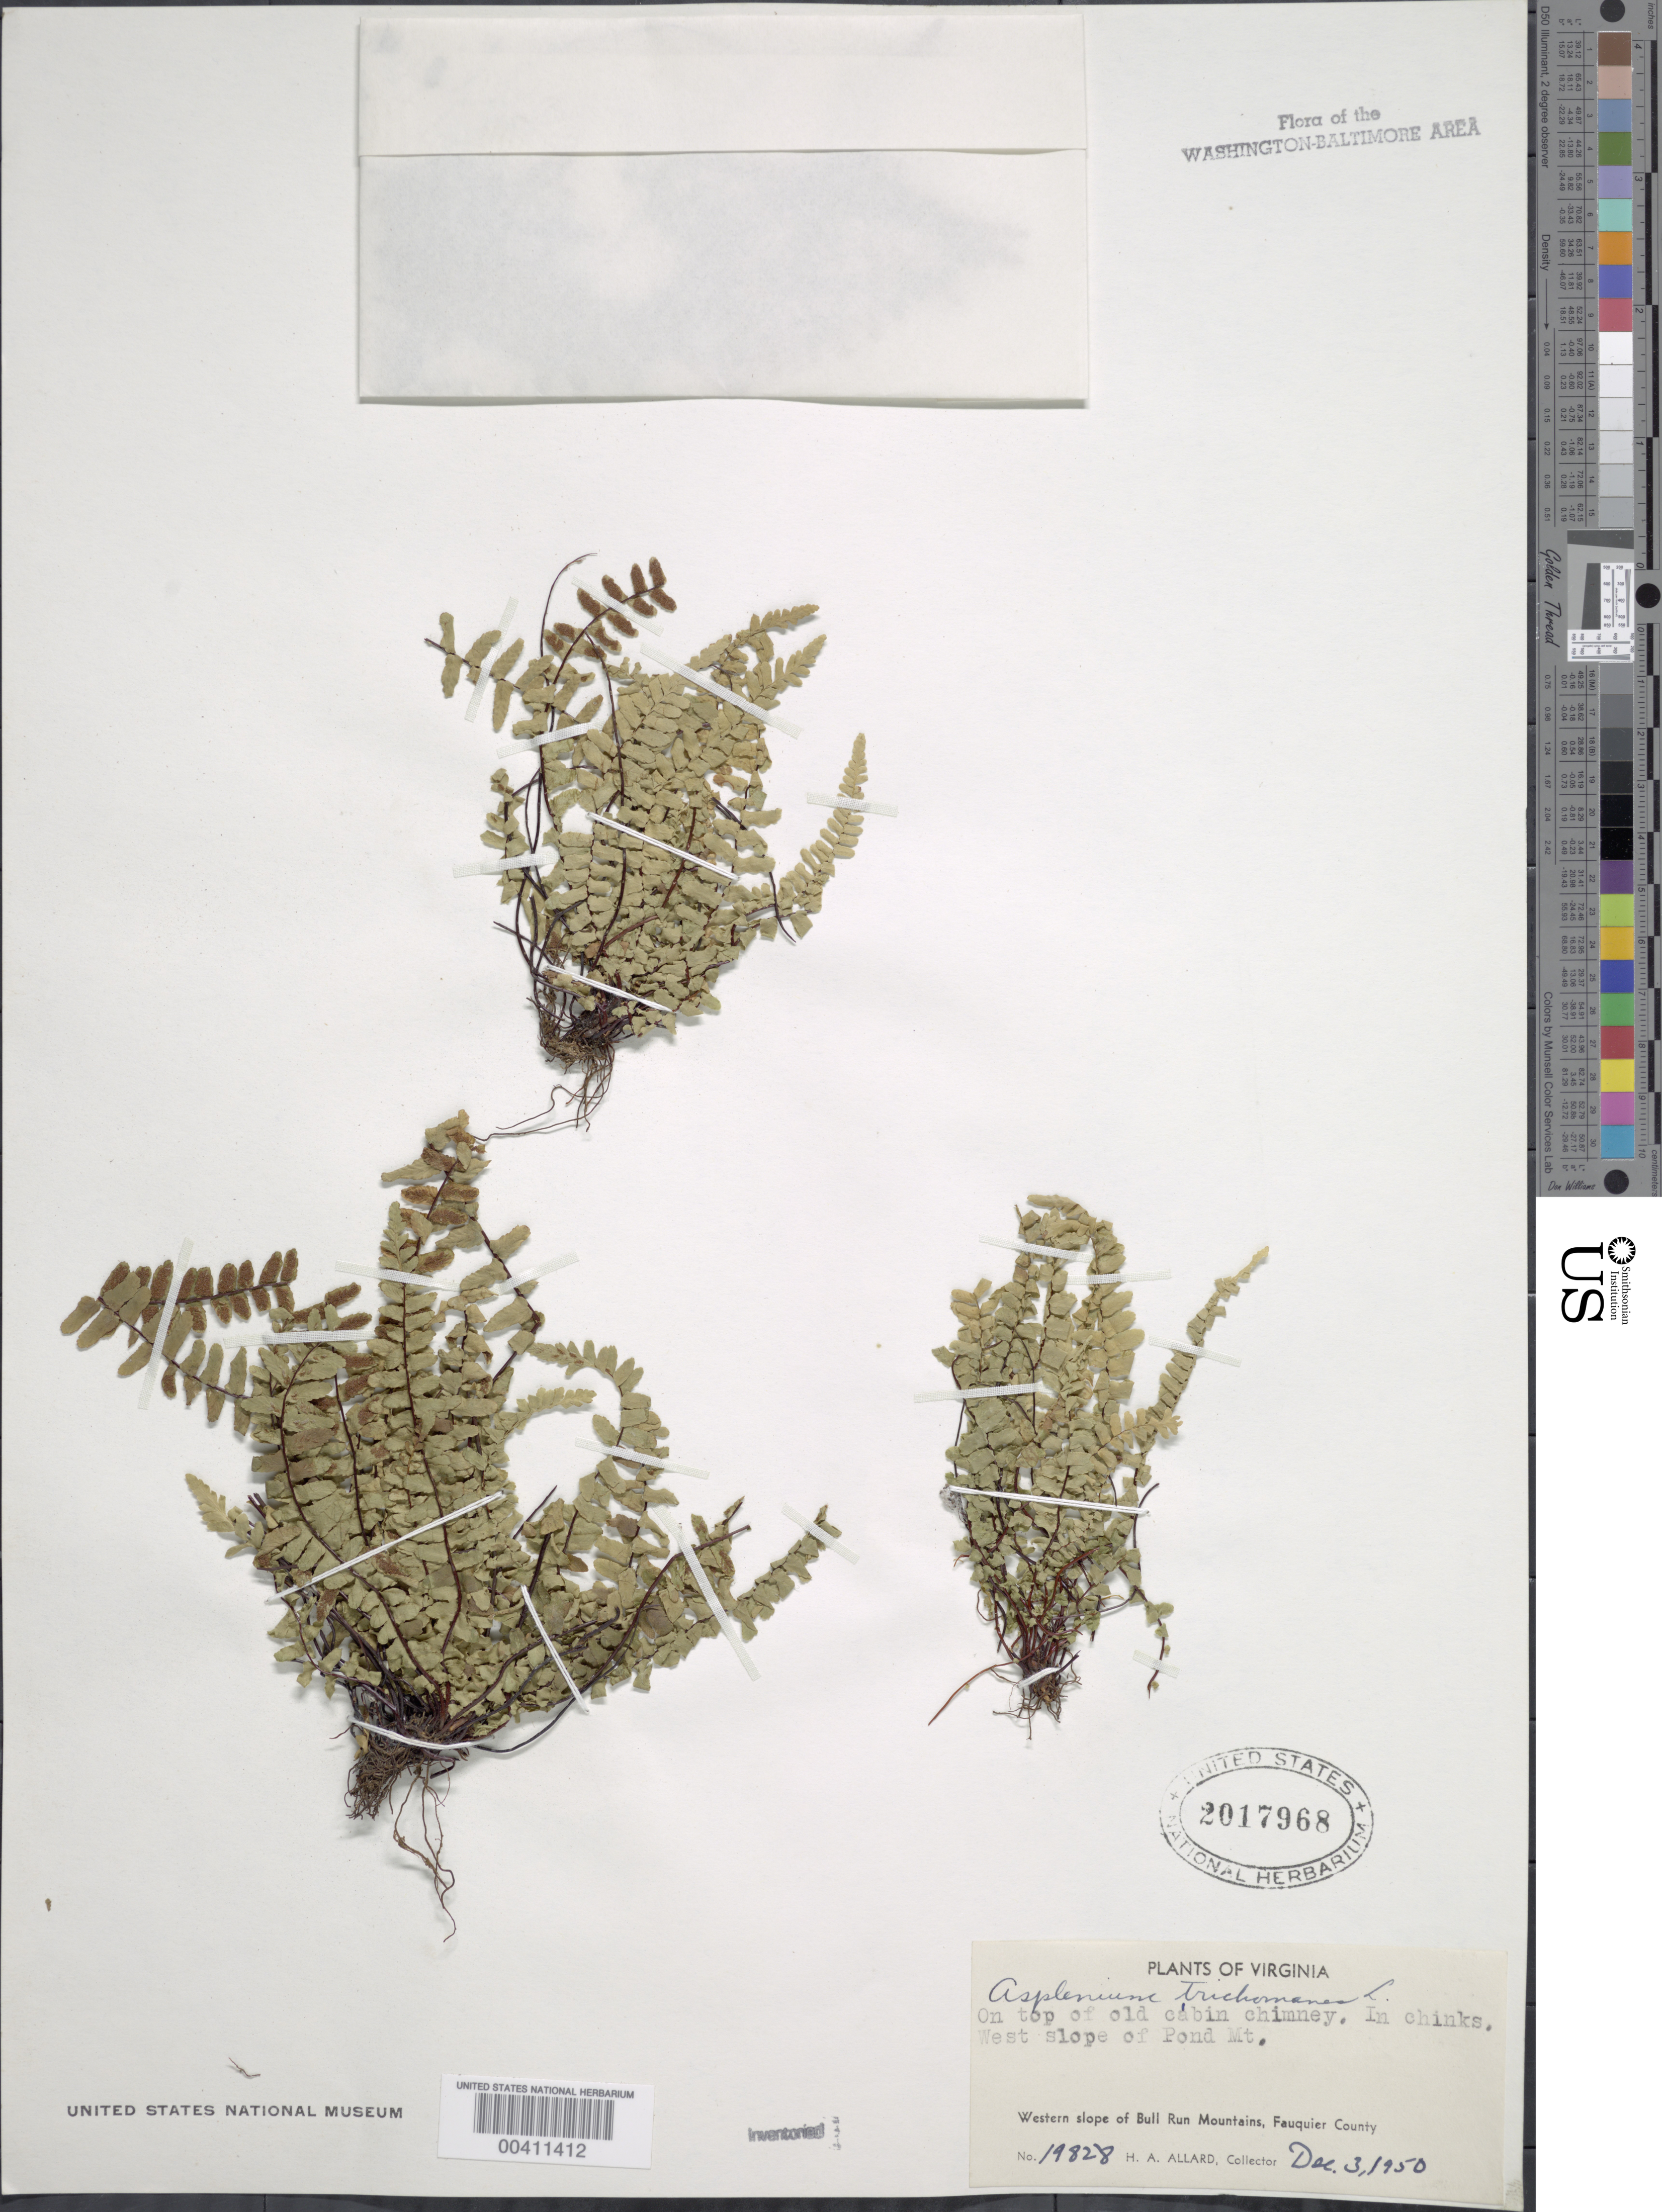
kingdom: Plantae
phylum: Tracheophyta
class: Polypodiopsida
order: Polypodiales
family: Aspleniaceae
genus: Asplenium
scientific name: Asplenium trichomanes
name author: L.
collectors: H. A. Allard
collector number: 19828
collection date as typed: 03 Dec 1950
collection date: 1950-12-03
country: United States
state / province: Virginia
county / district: Fauquier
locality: Pond Mountain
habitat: In chnks on top of old cabin chimney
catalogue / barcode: US 2017968